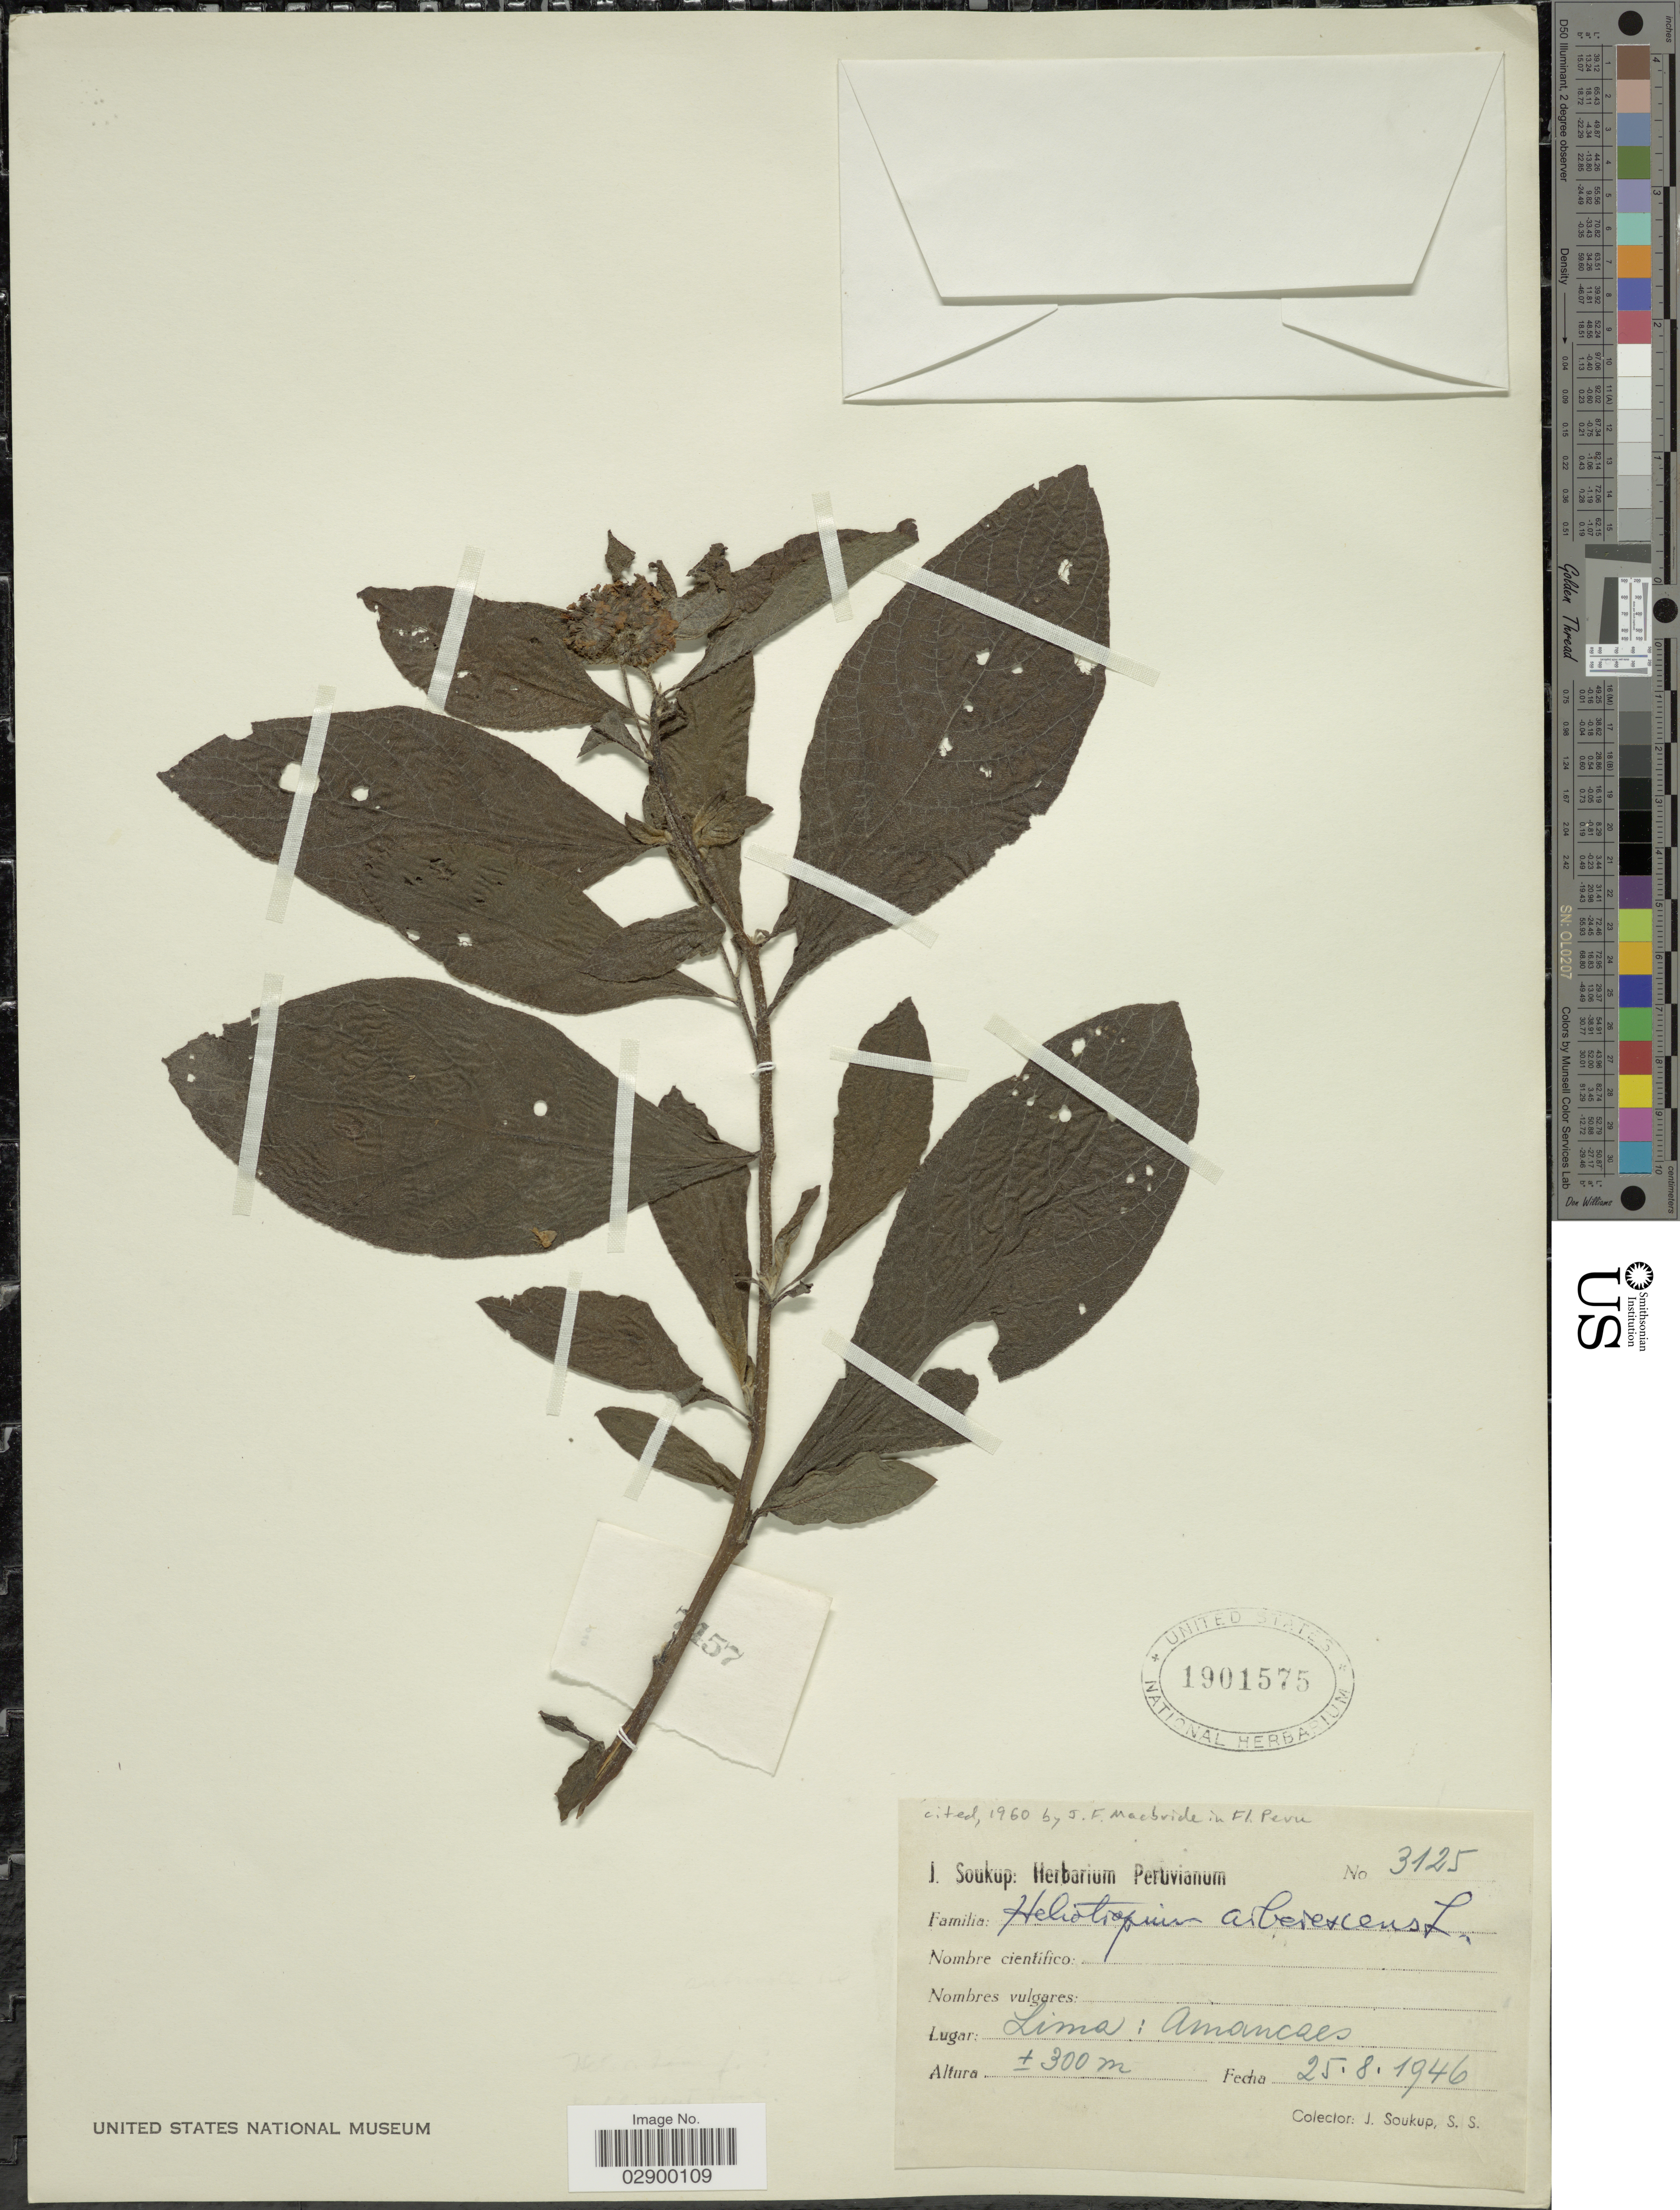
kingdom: Plantae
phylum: Tracheophyta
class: Magnoliopsida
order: Boraginales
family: Heliotropiaceae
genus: Heliotropium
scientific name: Heliotropium arborescens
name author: L.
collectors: J. Soukup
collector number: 3125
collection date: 1946-08-25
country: Peru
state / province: Lima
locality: Amancaes.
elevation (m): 300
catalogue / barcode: US 1901575